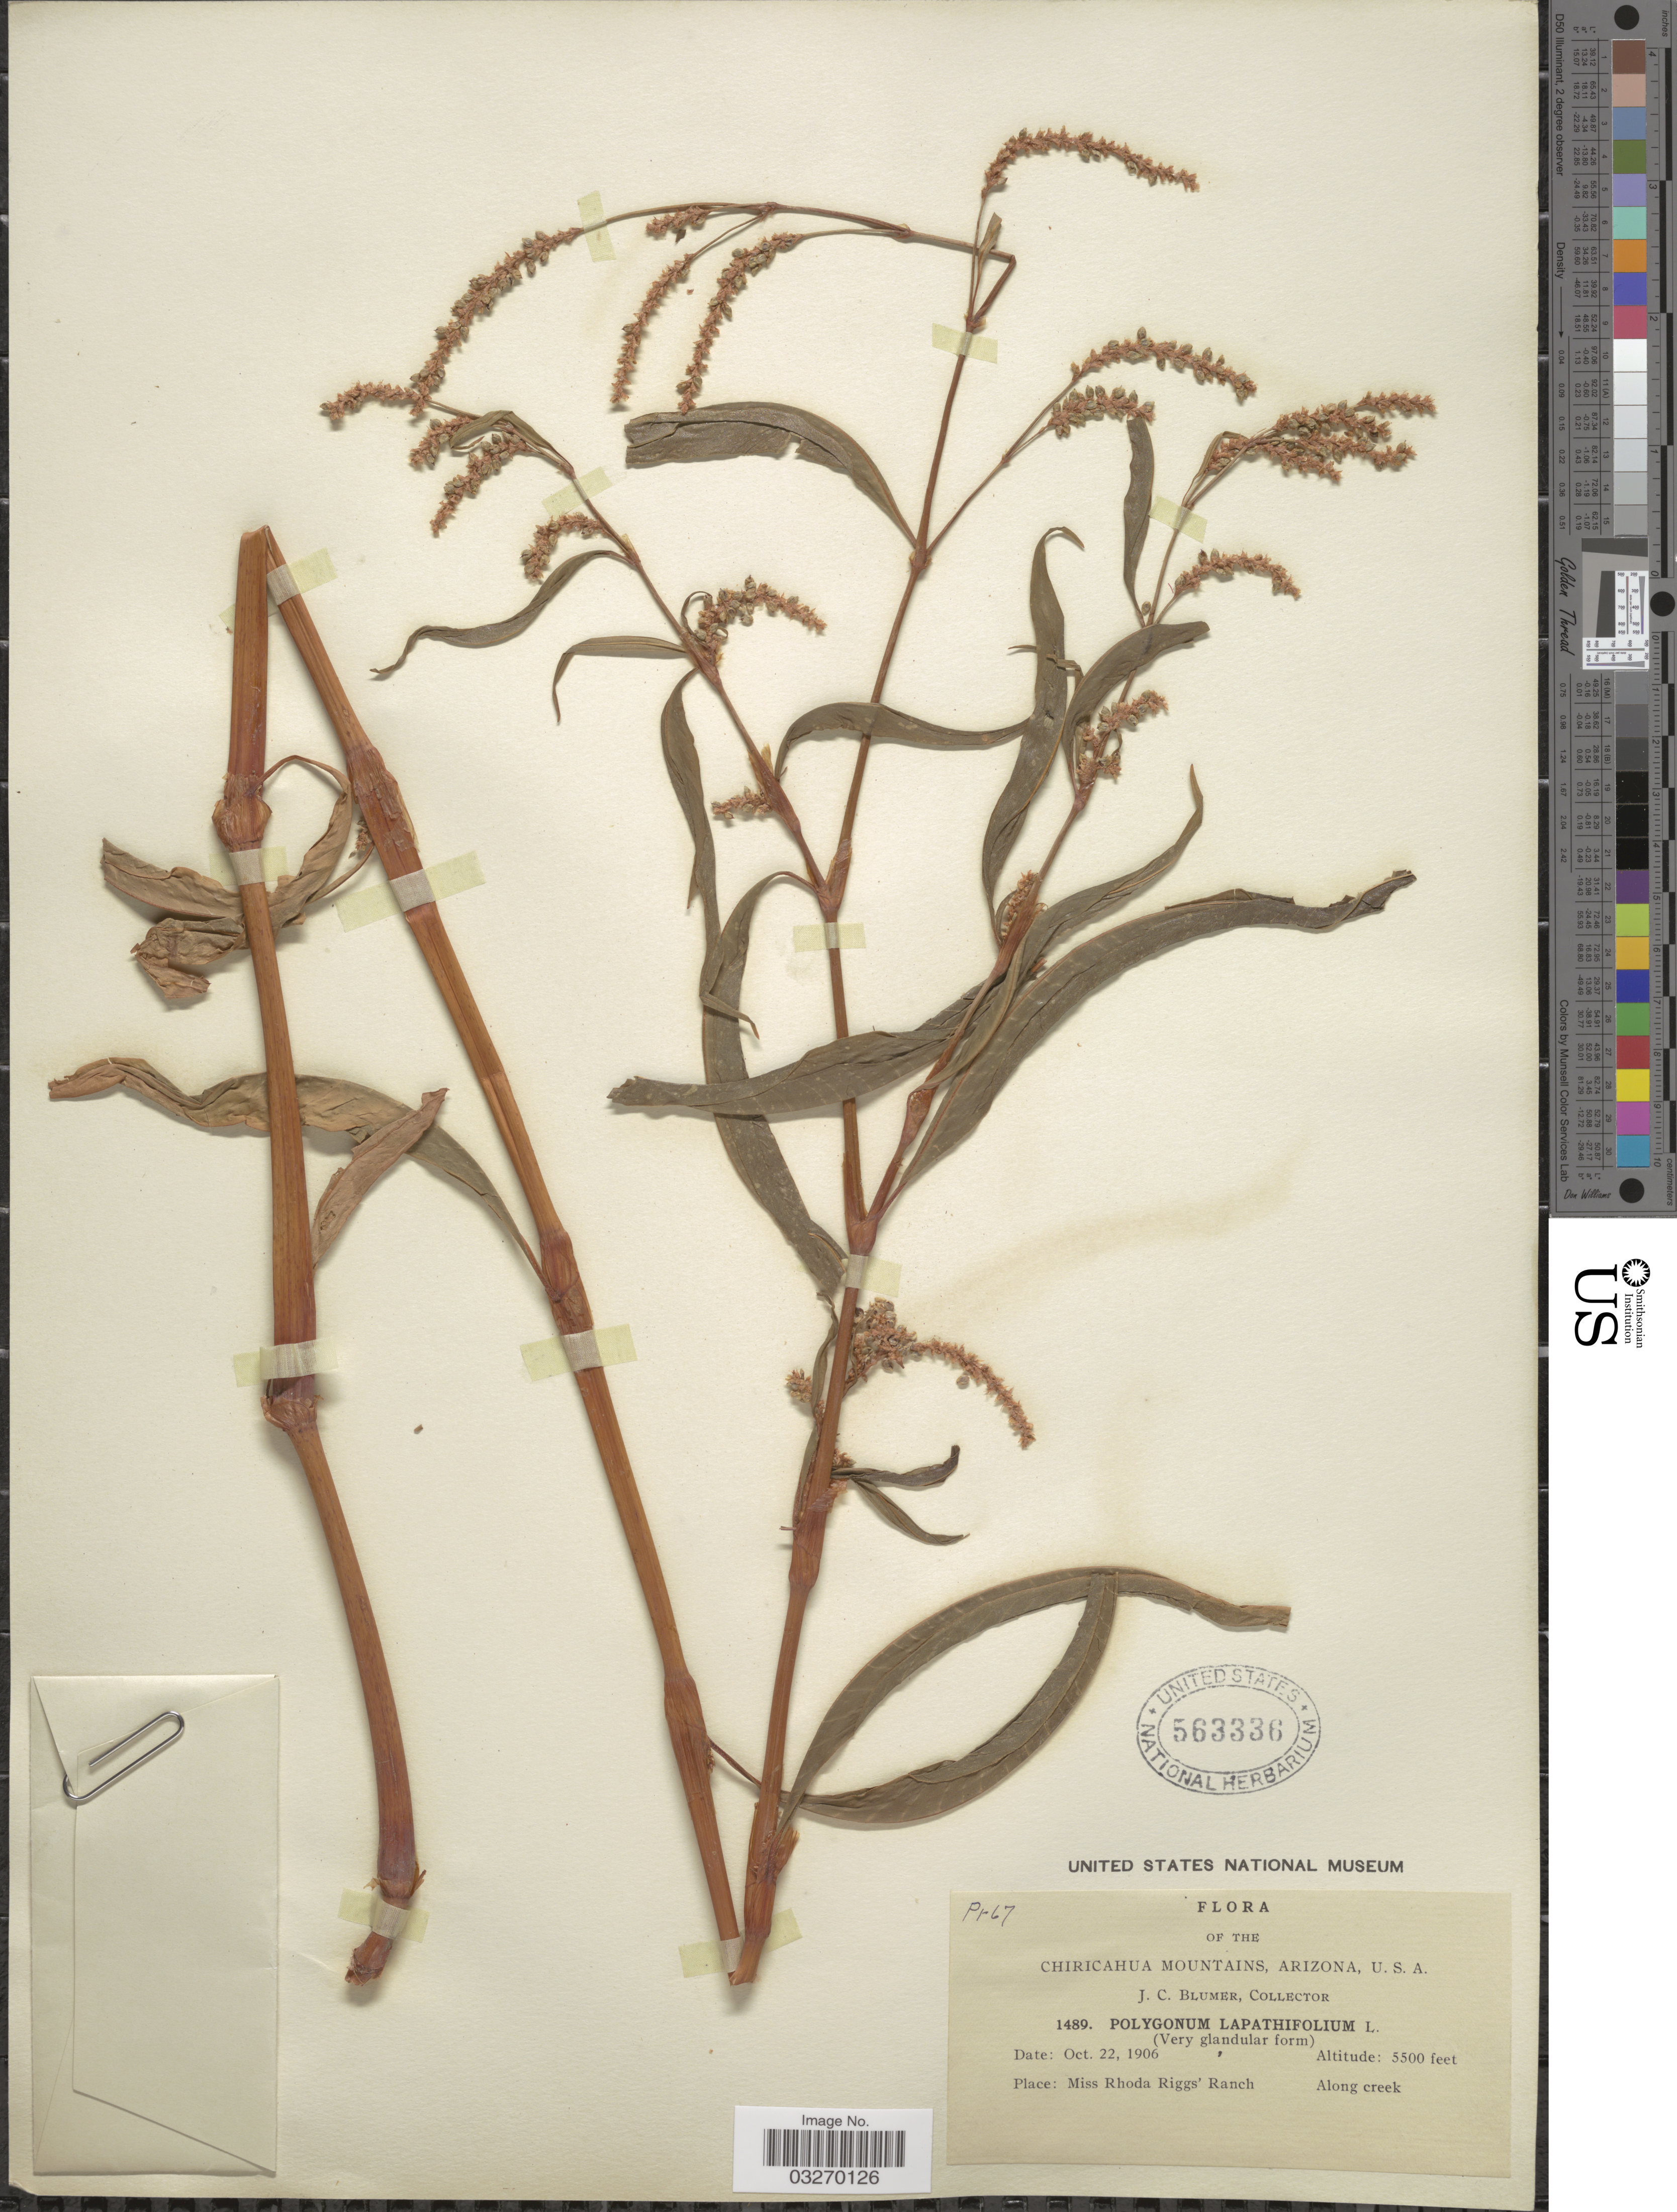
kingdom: Plantae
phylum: Tracheophyta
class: Magnoliopsida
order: Caryophyllales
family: Polygonaceae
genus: Persicaria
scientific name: Persicaria lapathifolia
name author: (L.) Delarbre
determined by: Atha, D. E.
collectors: J. C. Blumer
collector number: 1489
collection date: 1906-10-22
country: United States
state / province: Arizona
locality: Chiricahua Mountains. Miss Rhoda Riggs' Ranch. Along creek.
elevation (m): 1676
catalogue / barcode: US 563336